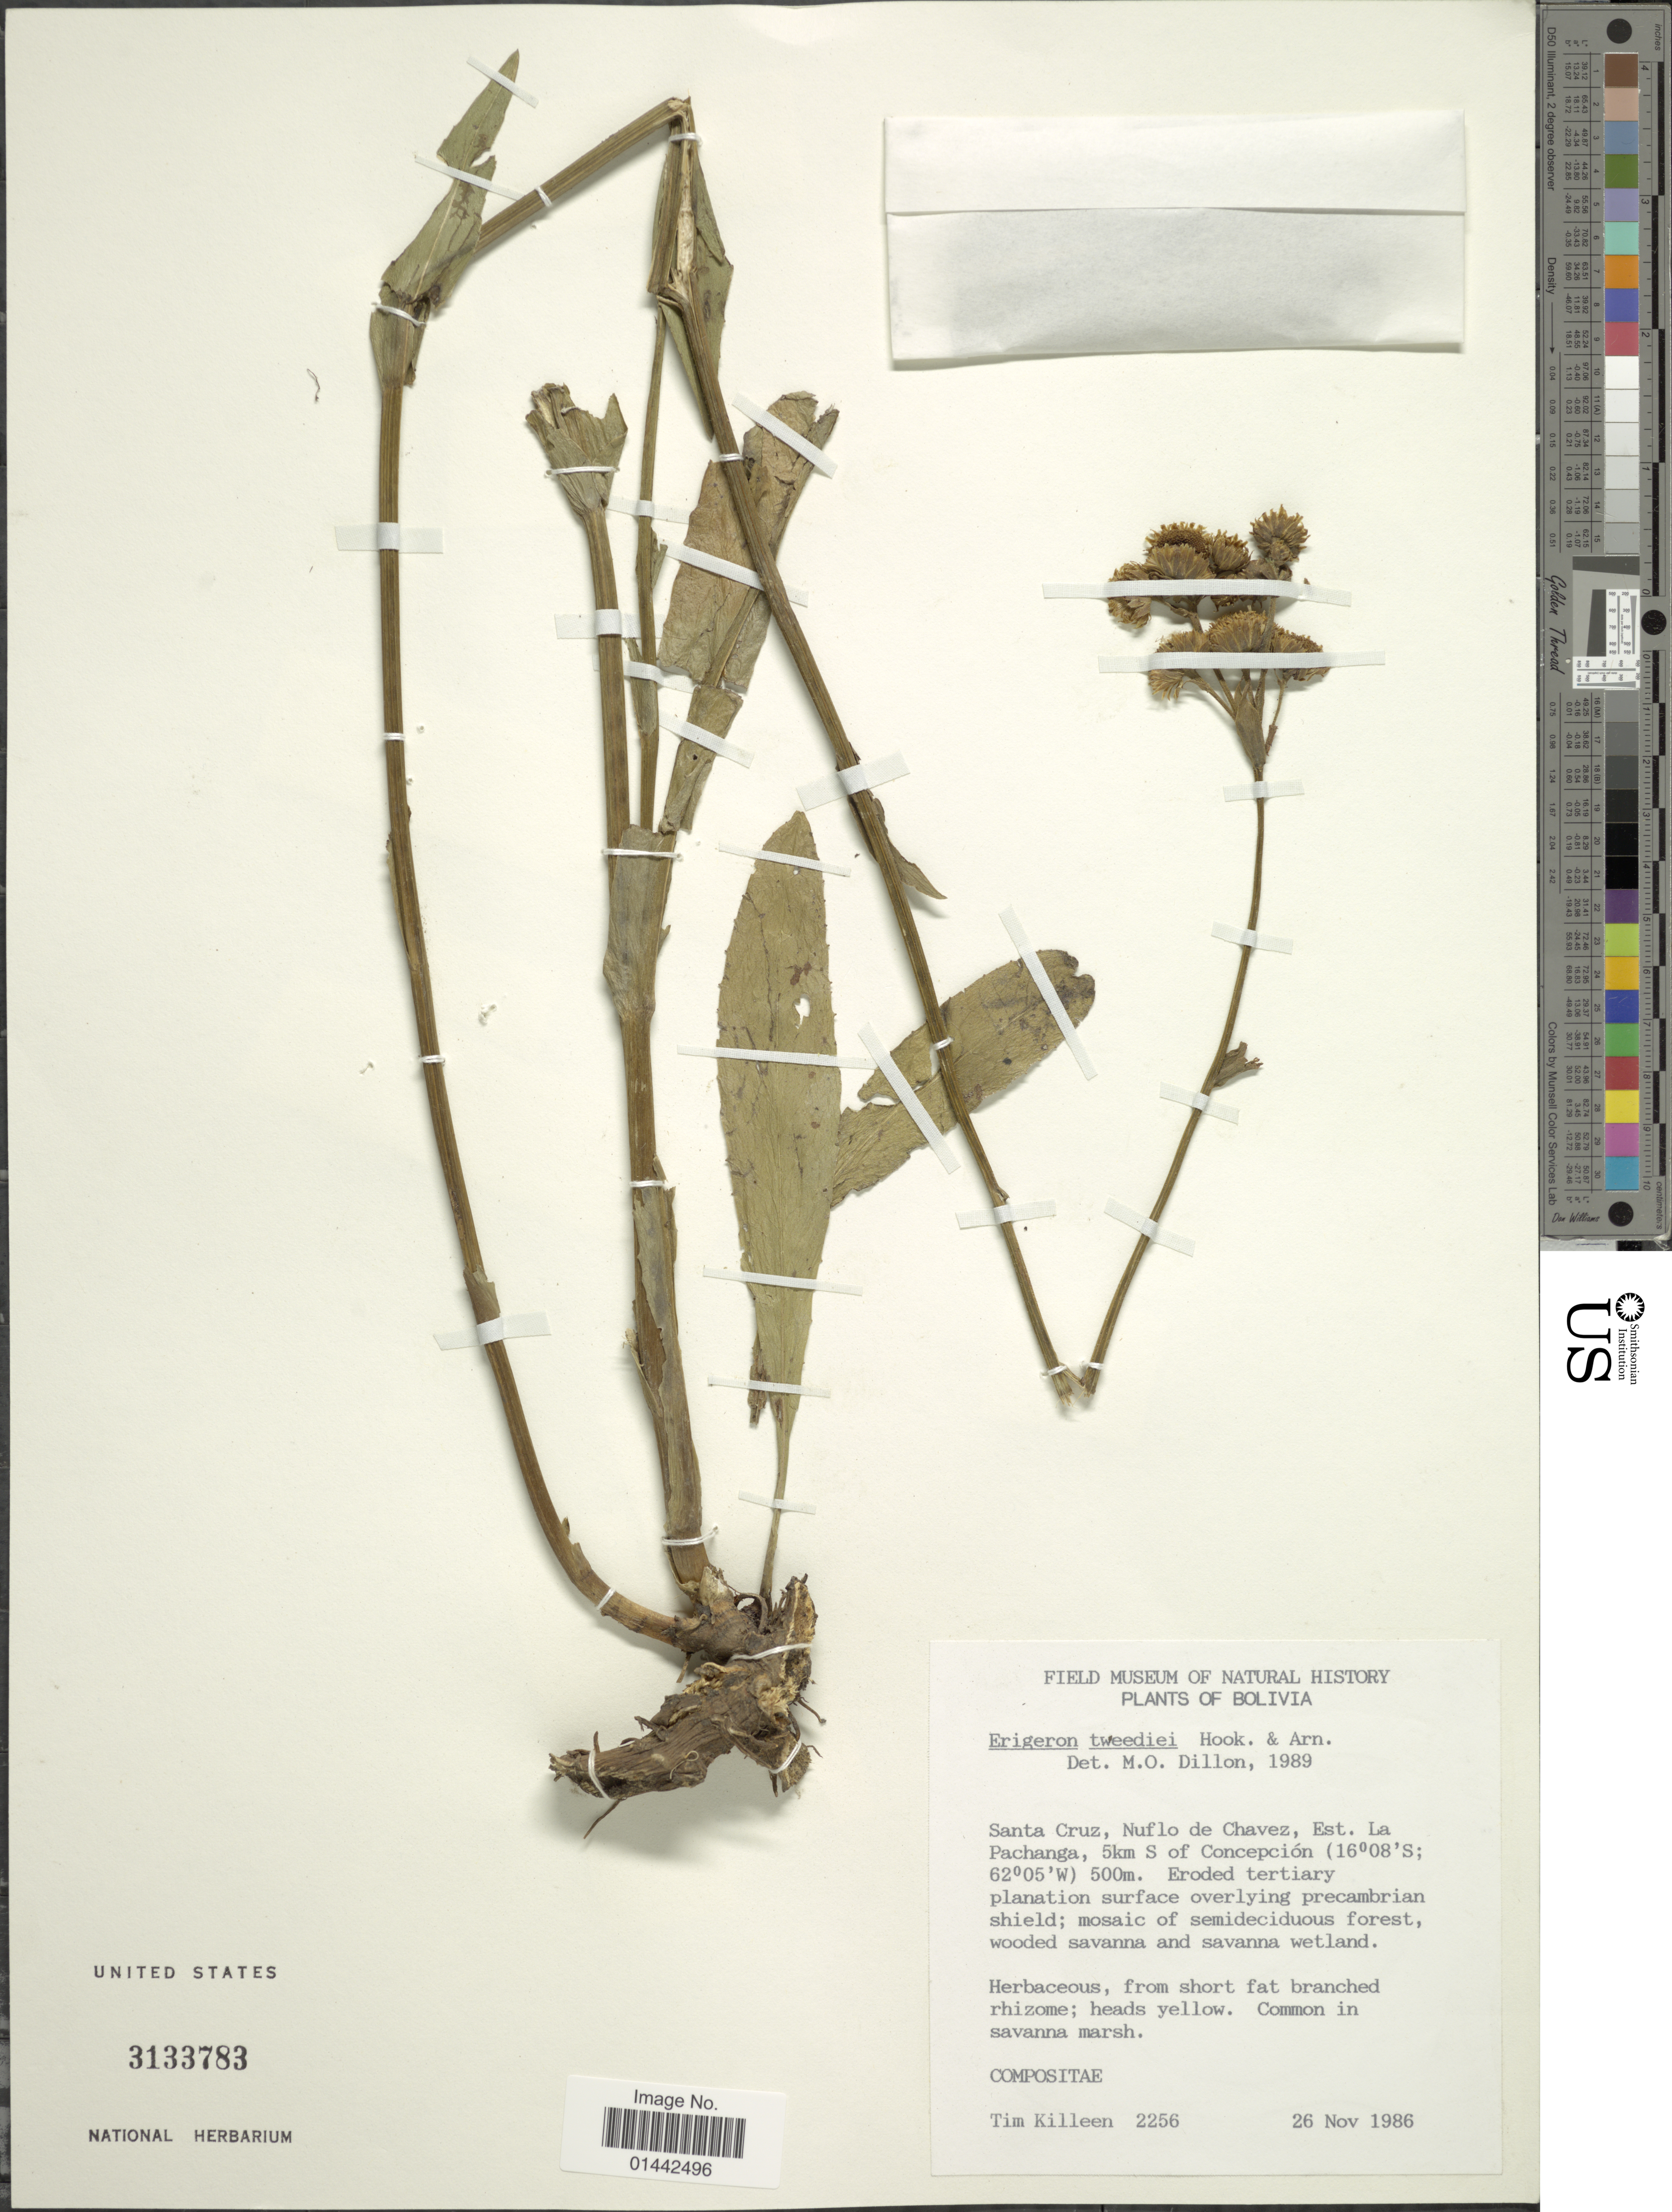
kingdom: Plantae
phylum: Tracheophyta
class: Magnoliopsida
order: Asterales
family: Asteraceae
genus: Erigeron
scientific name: Erigeron tweediei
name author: Hook. & Arn.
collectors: T. J. Killeen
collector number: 2256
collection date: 1986-11-26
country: Bolivia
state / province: Santa Cruz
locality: Nuflo de Chavez, Est. La Pachanga, 5km S of Concepción, eroded tertiary plantation surface overlying precambrian shield; mosaic of semideciduous forest, wooded savanna and savanna wetland.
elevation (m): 500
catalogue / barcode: US 3133783